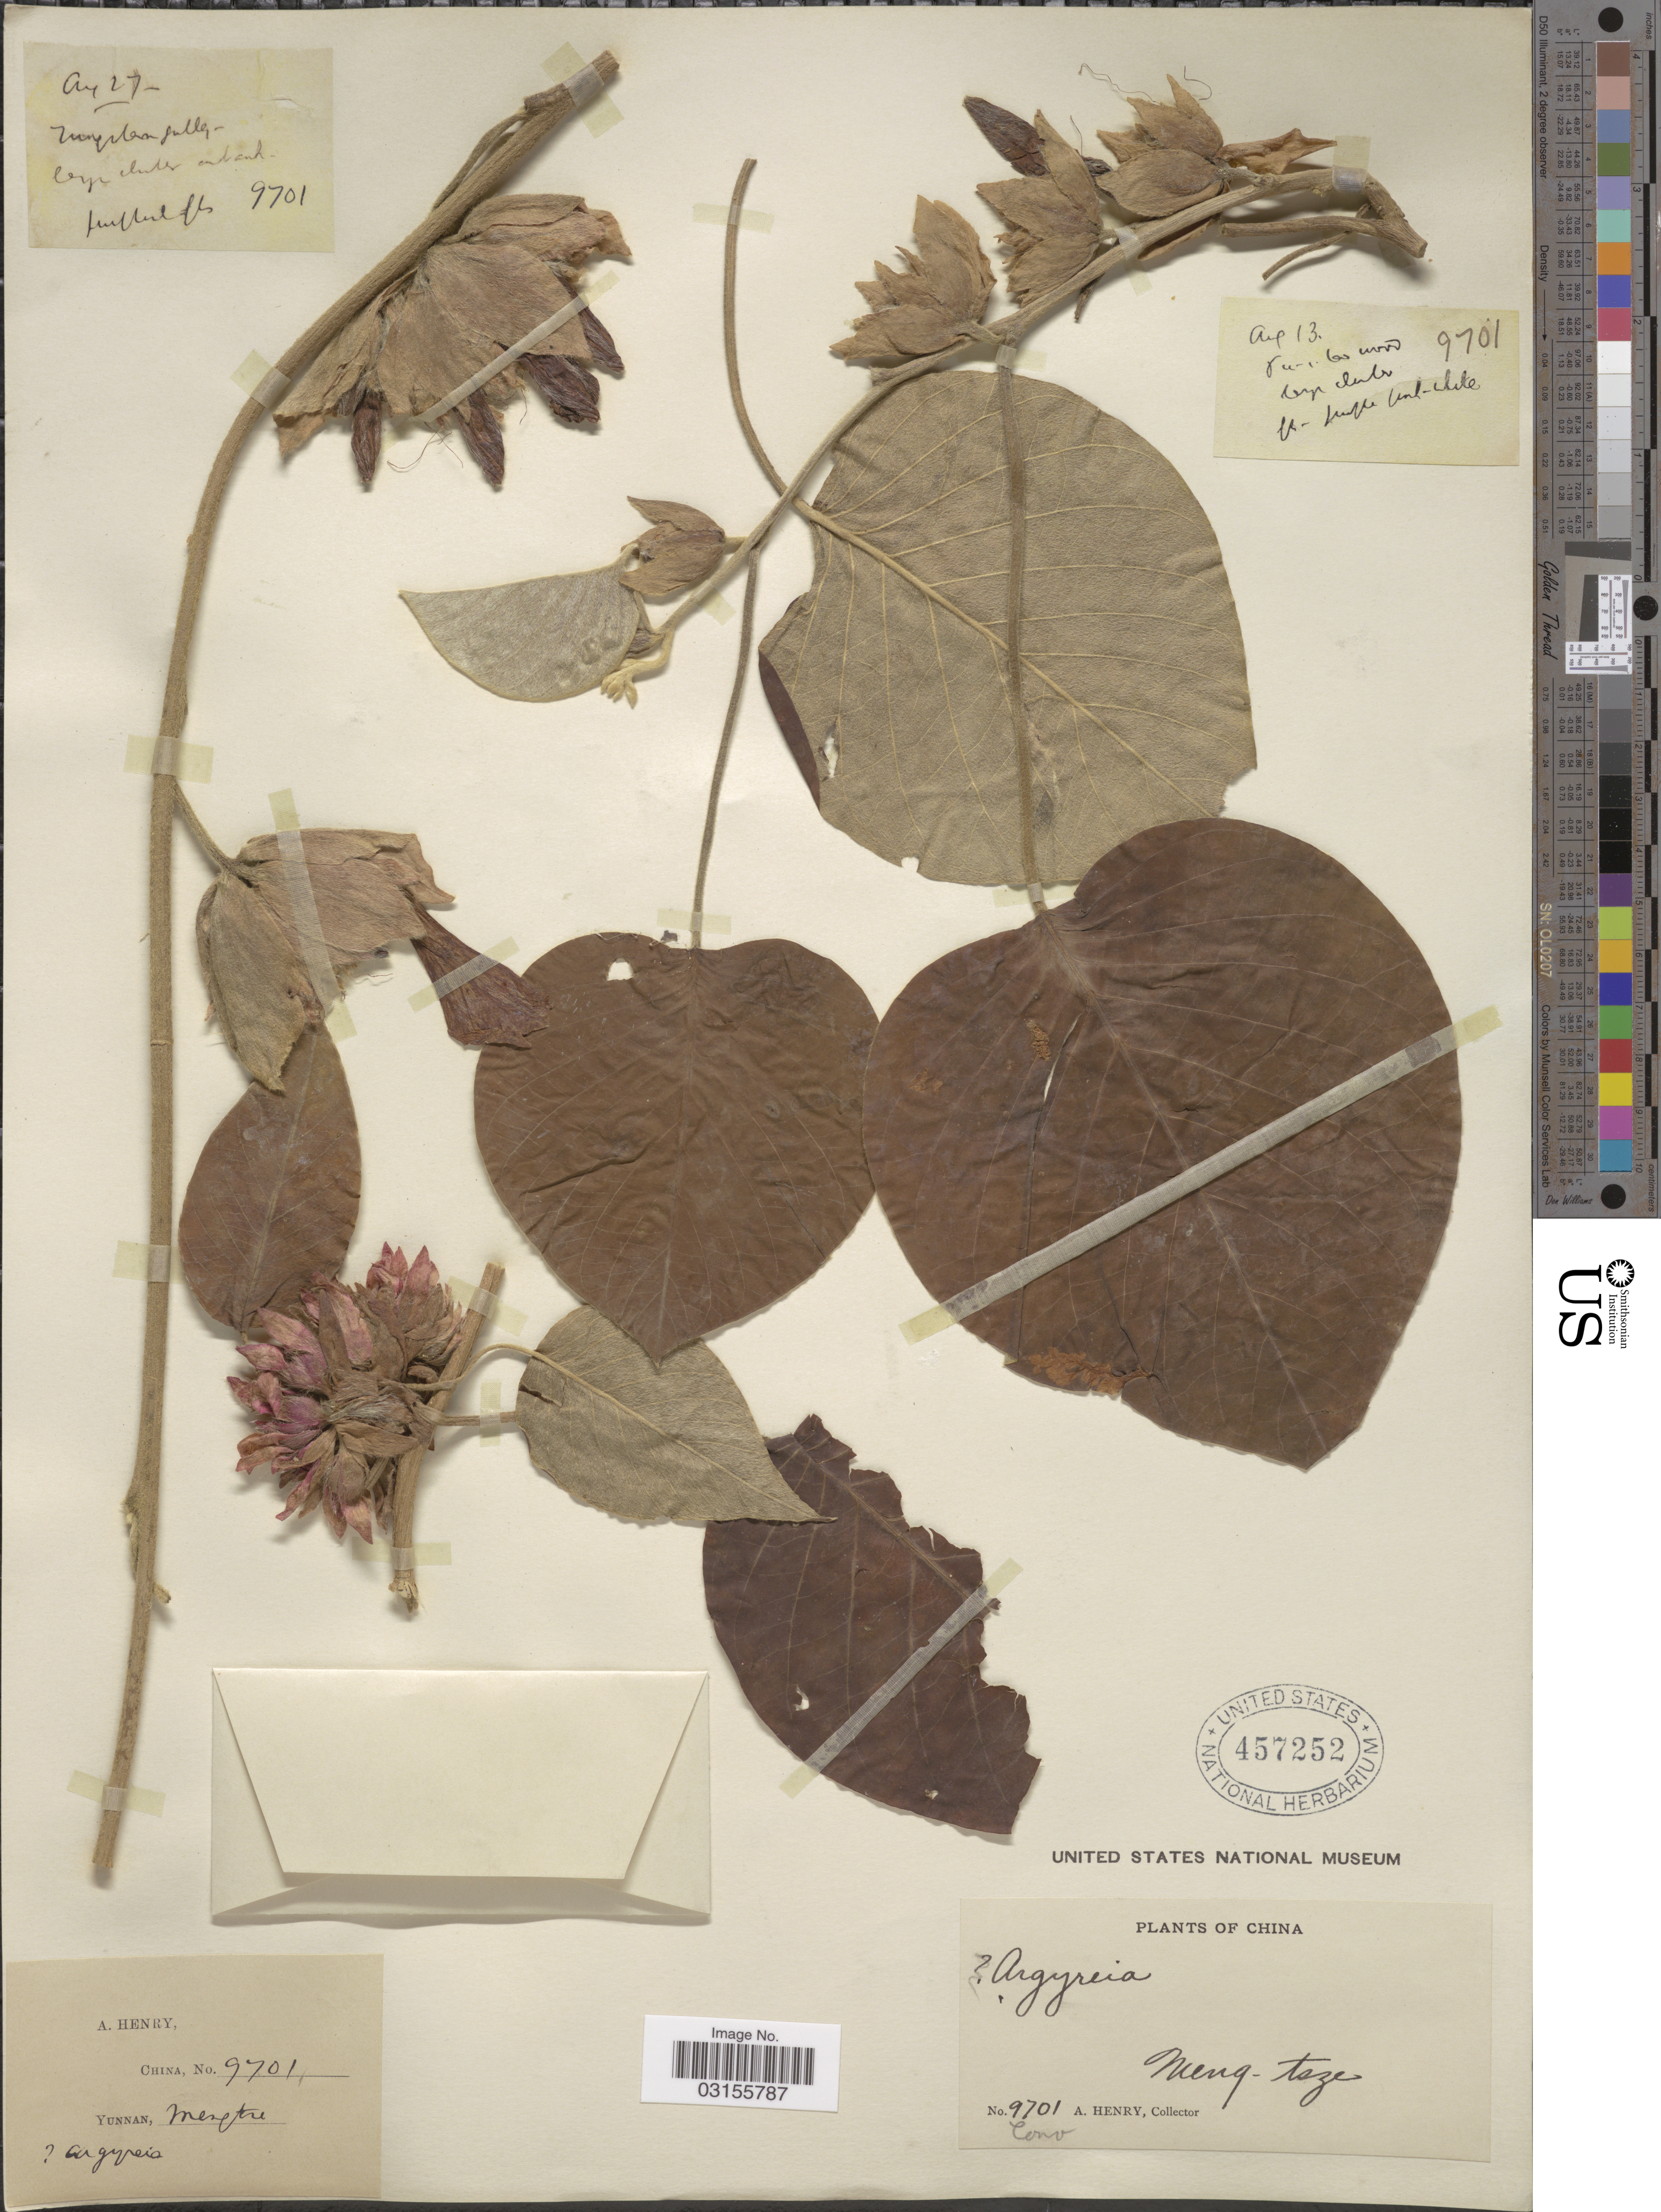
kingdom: Plantae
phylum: Tracheophyta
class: Magnoliopsida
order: Solanales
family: Convolvulaceae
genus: Argyreia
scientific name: Argyreia sp.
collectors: A. Henry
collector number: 9701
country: China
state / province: Yunnan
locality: Meng-tsze. [illegible text].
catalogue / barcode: US 457252